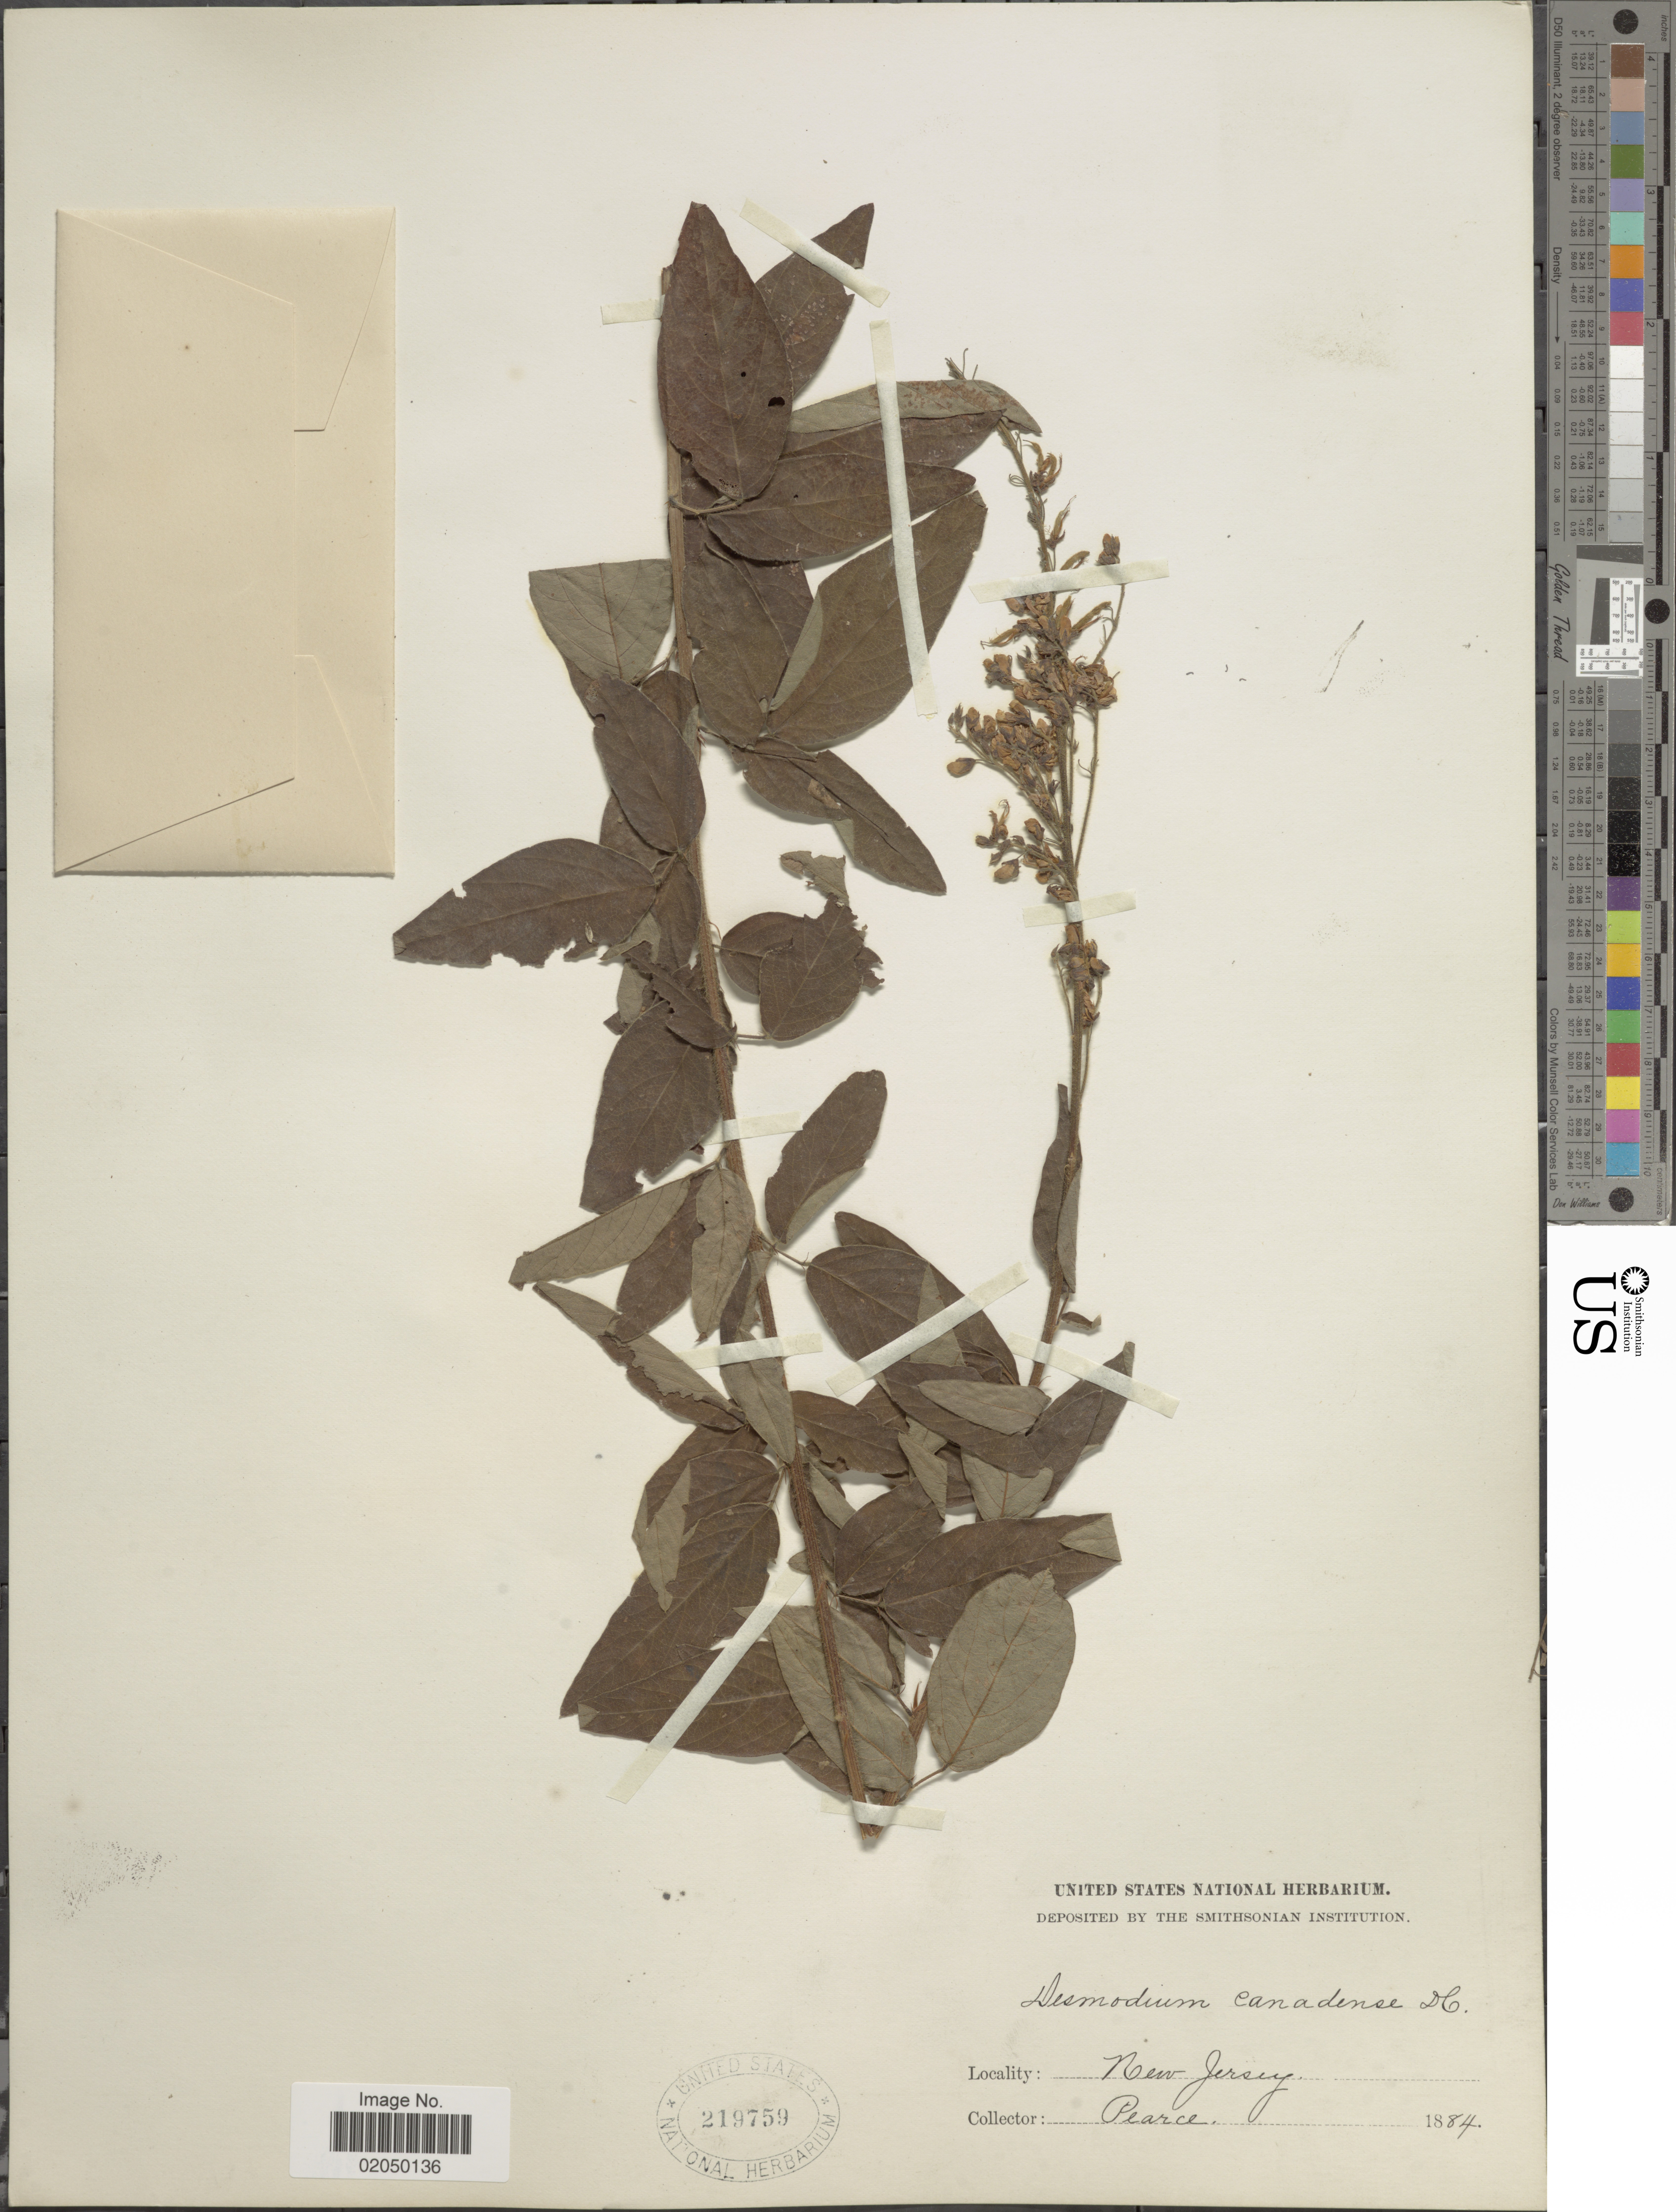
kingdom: Plantae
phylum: Tracheophyta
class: Magnoliopsida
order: Fabales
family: Fabaceae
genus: Desmodium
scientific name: Desmodium canadense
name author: (L.) DC.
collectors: -. Pearce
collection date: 1884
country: United States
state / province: New Jersey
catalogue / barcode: US 219759